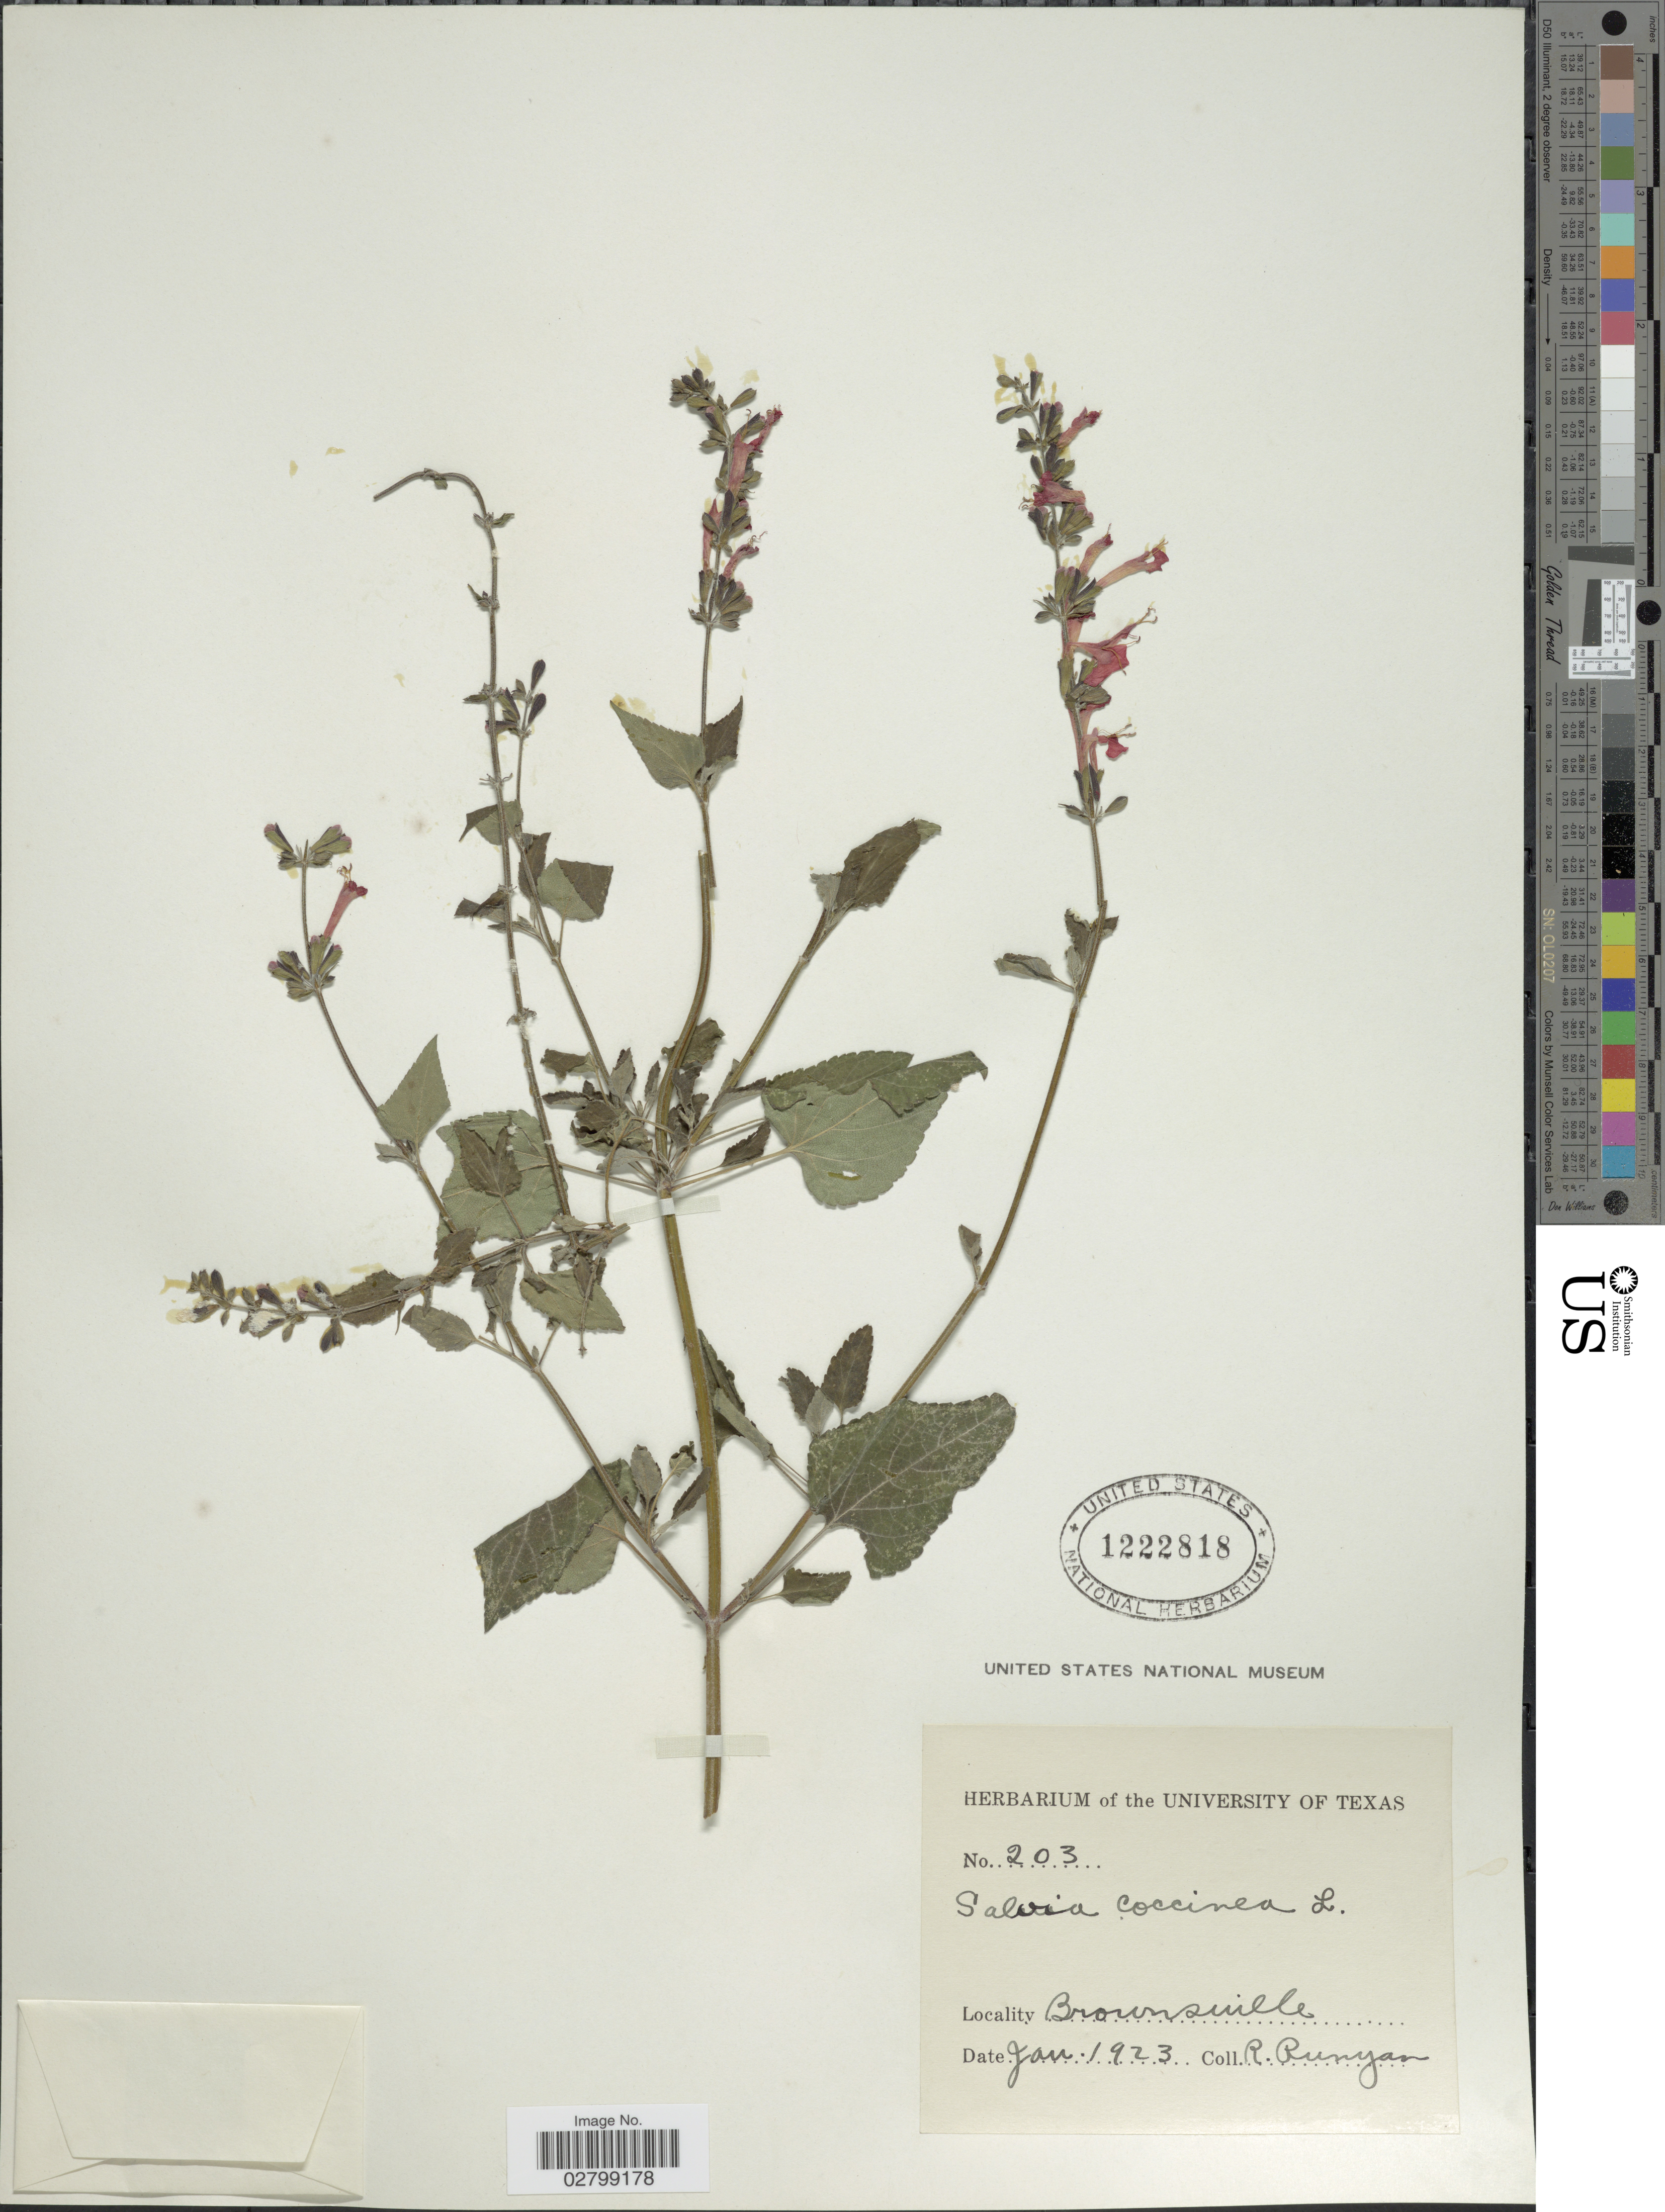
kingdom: Plantae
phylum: Tracheophyta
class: Magnoliopsida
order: Lamiales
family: Lamiaceae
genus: Salvia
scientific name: Salvia coccinea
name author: Etlinger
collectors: R. Runyon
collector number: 203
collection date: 1923-01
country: United States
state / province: Texas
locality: Brownsville.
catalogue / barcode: US 1222818